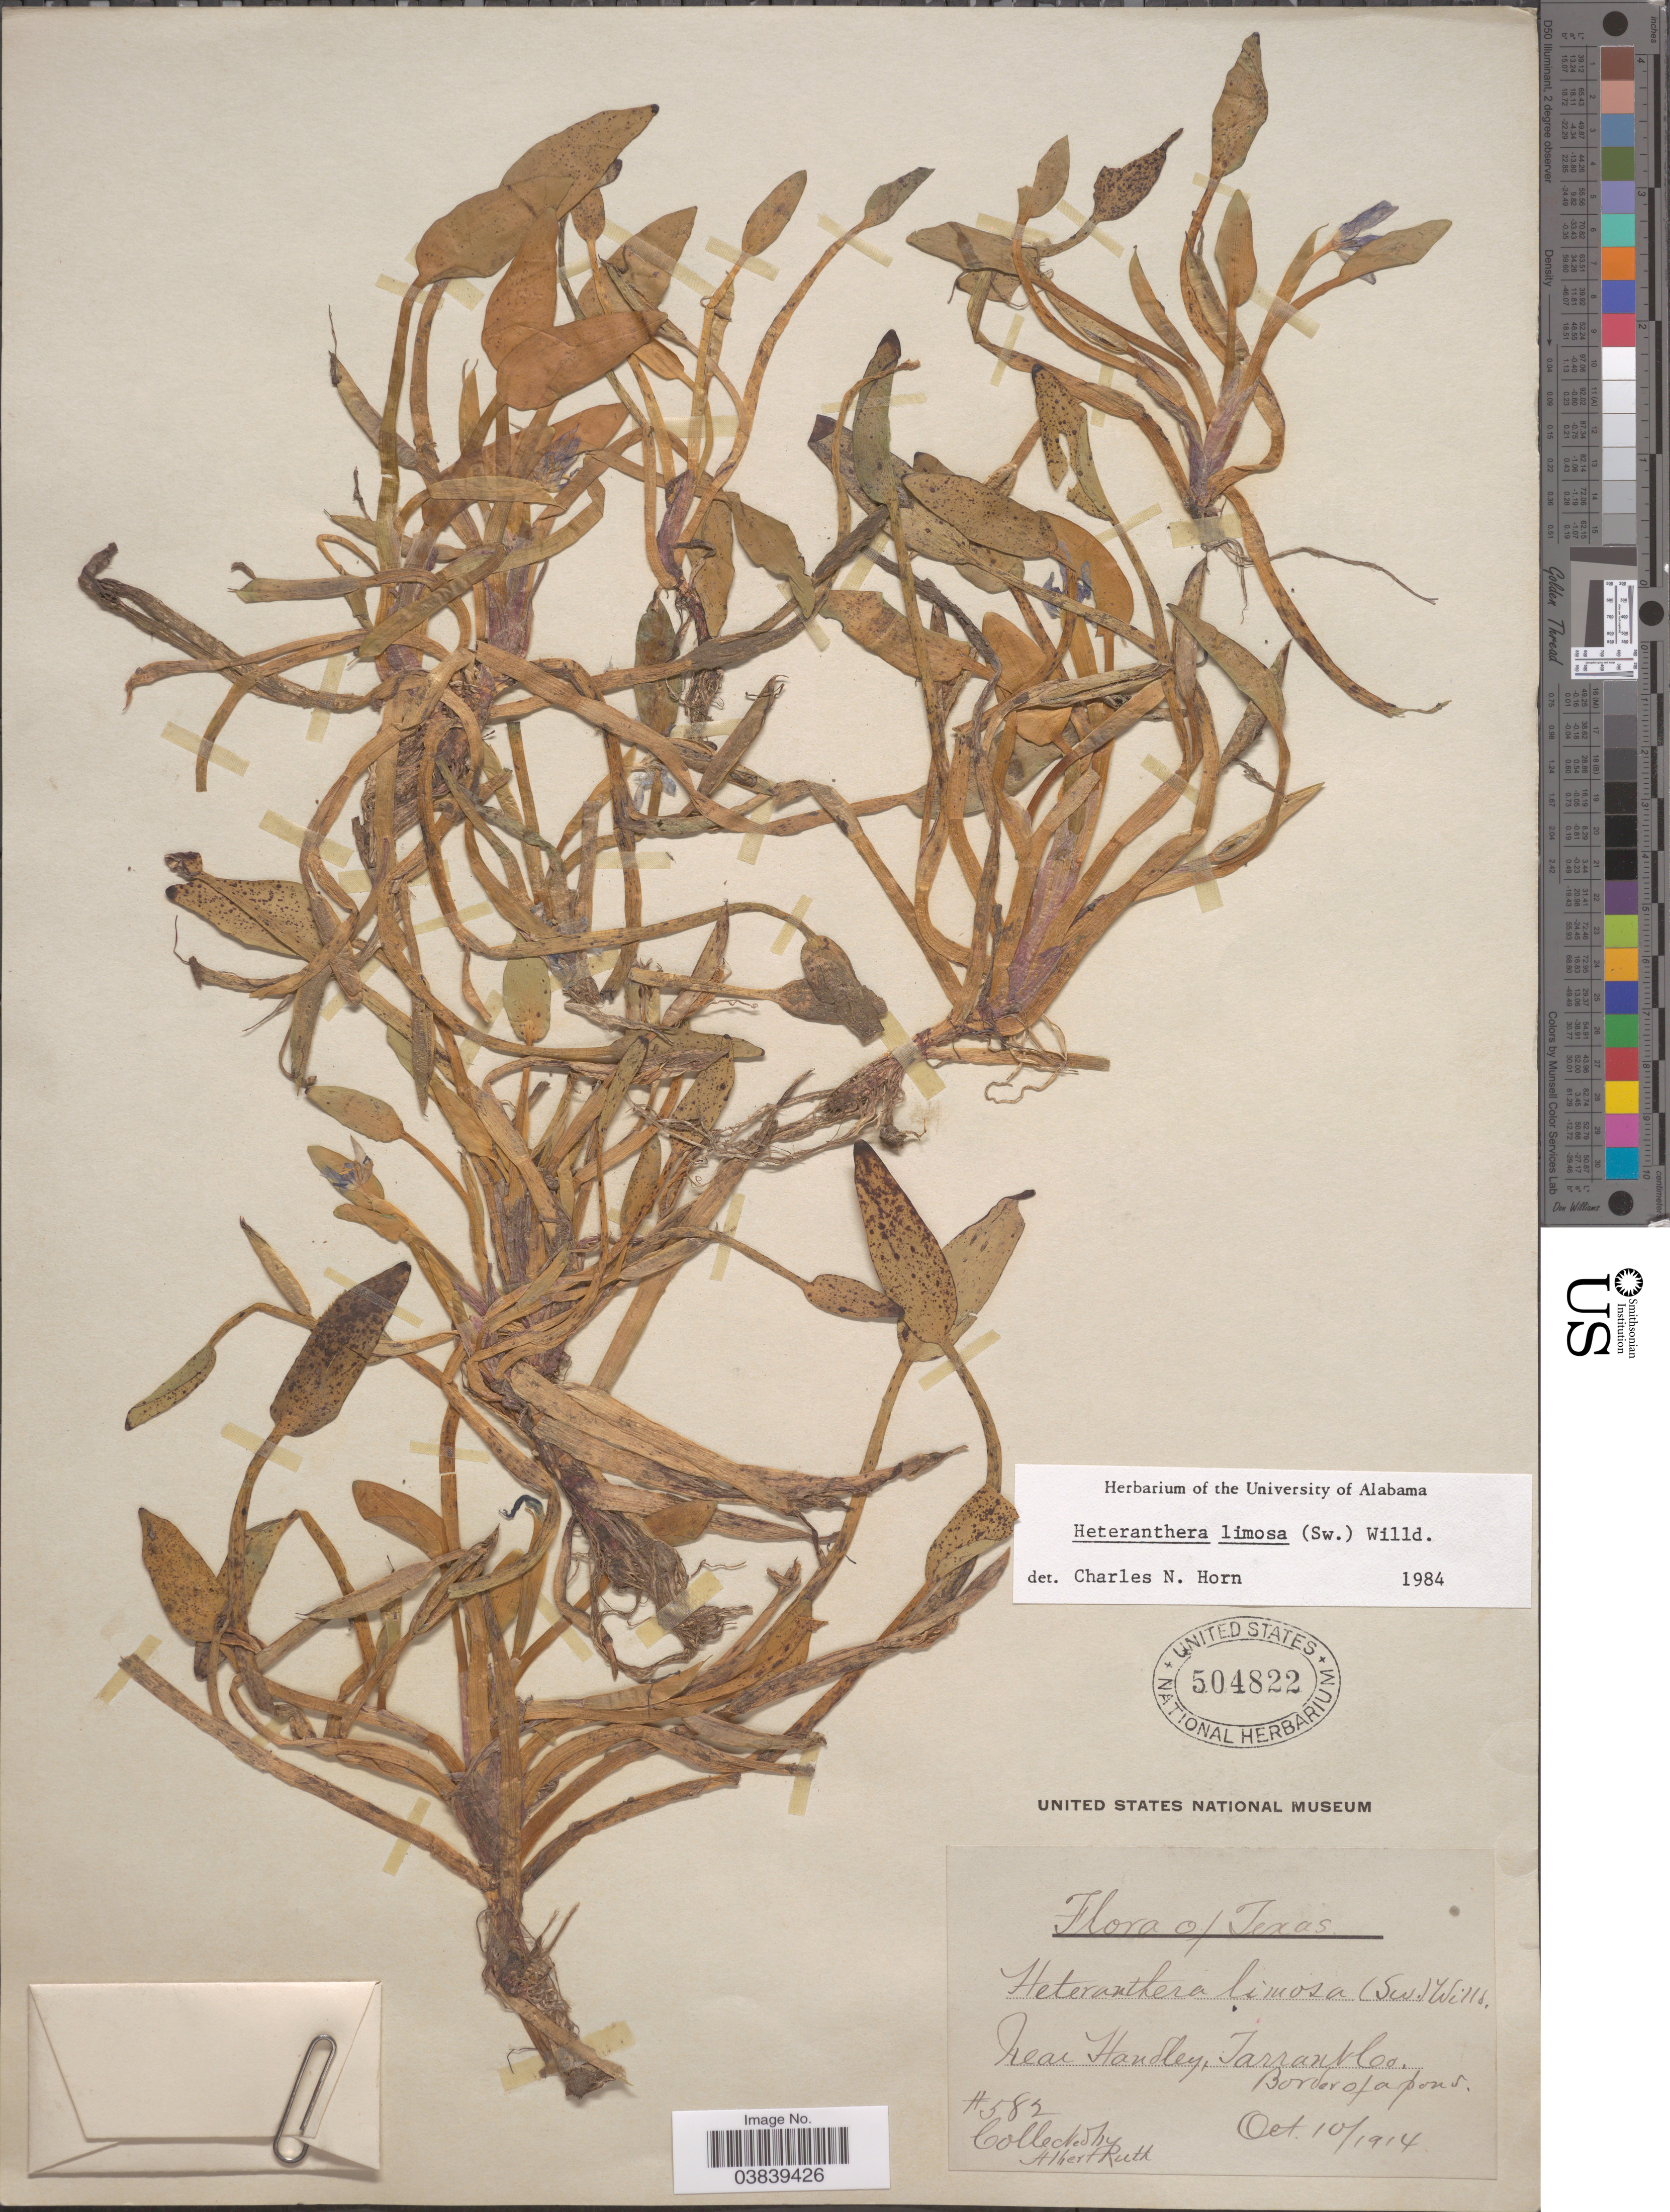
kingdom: Plantae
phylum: Tracheophyta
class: Liliopsida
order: Commelinales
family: Pontederiaceae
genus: Heteranthera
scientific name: Heteranthera limosa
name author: (Sw.) Willd.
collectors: A. Ruth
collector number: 582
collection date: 1914-10-10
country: United States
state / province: Texas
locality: Near Handley, Tarrant Co.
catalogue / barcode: US 504822